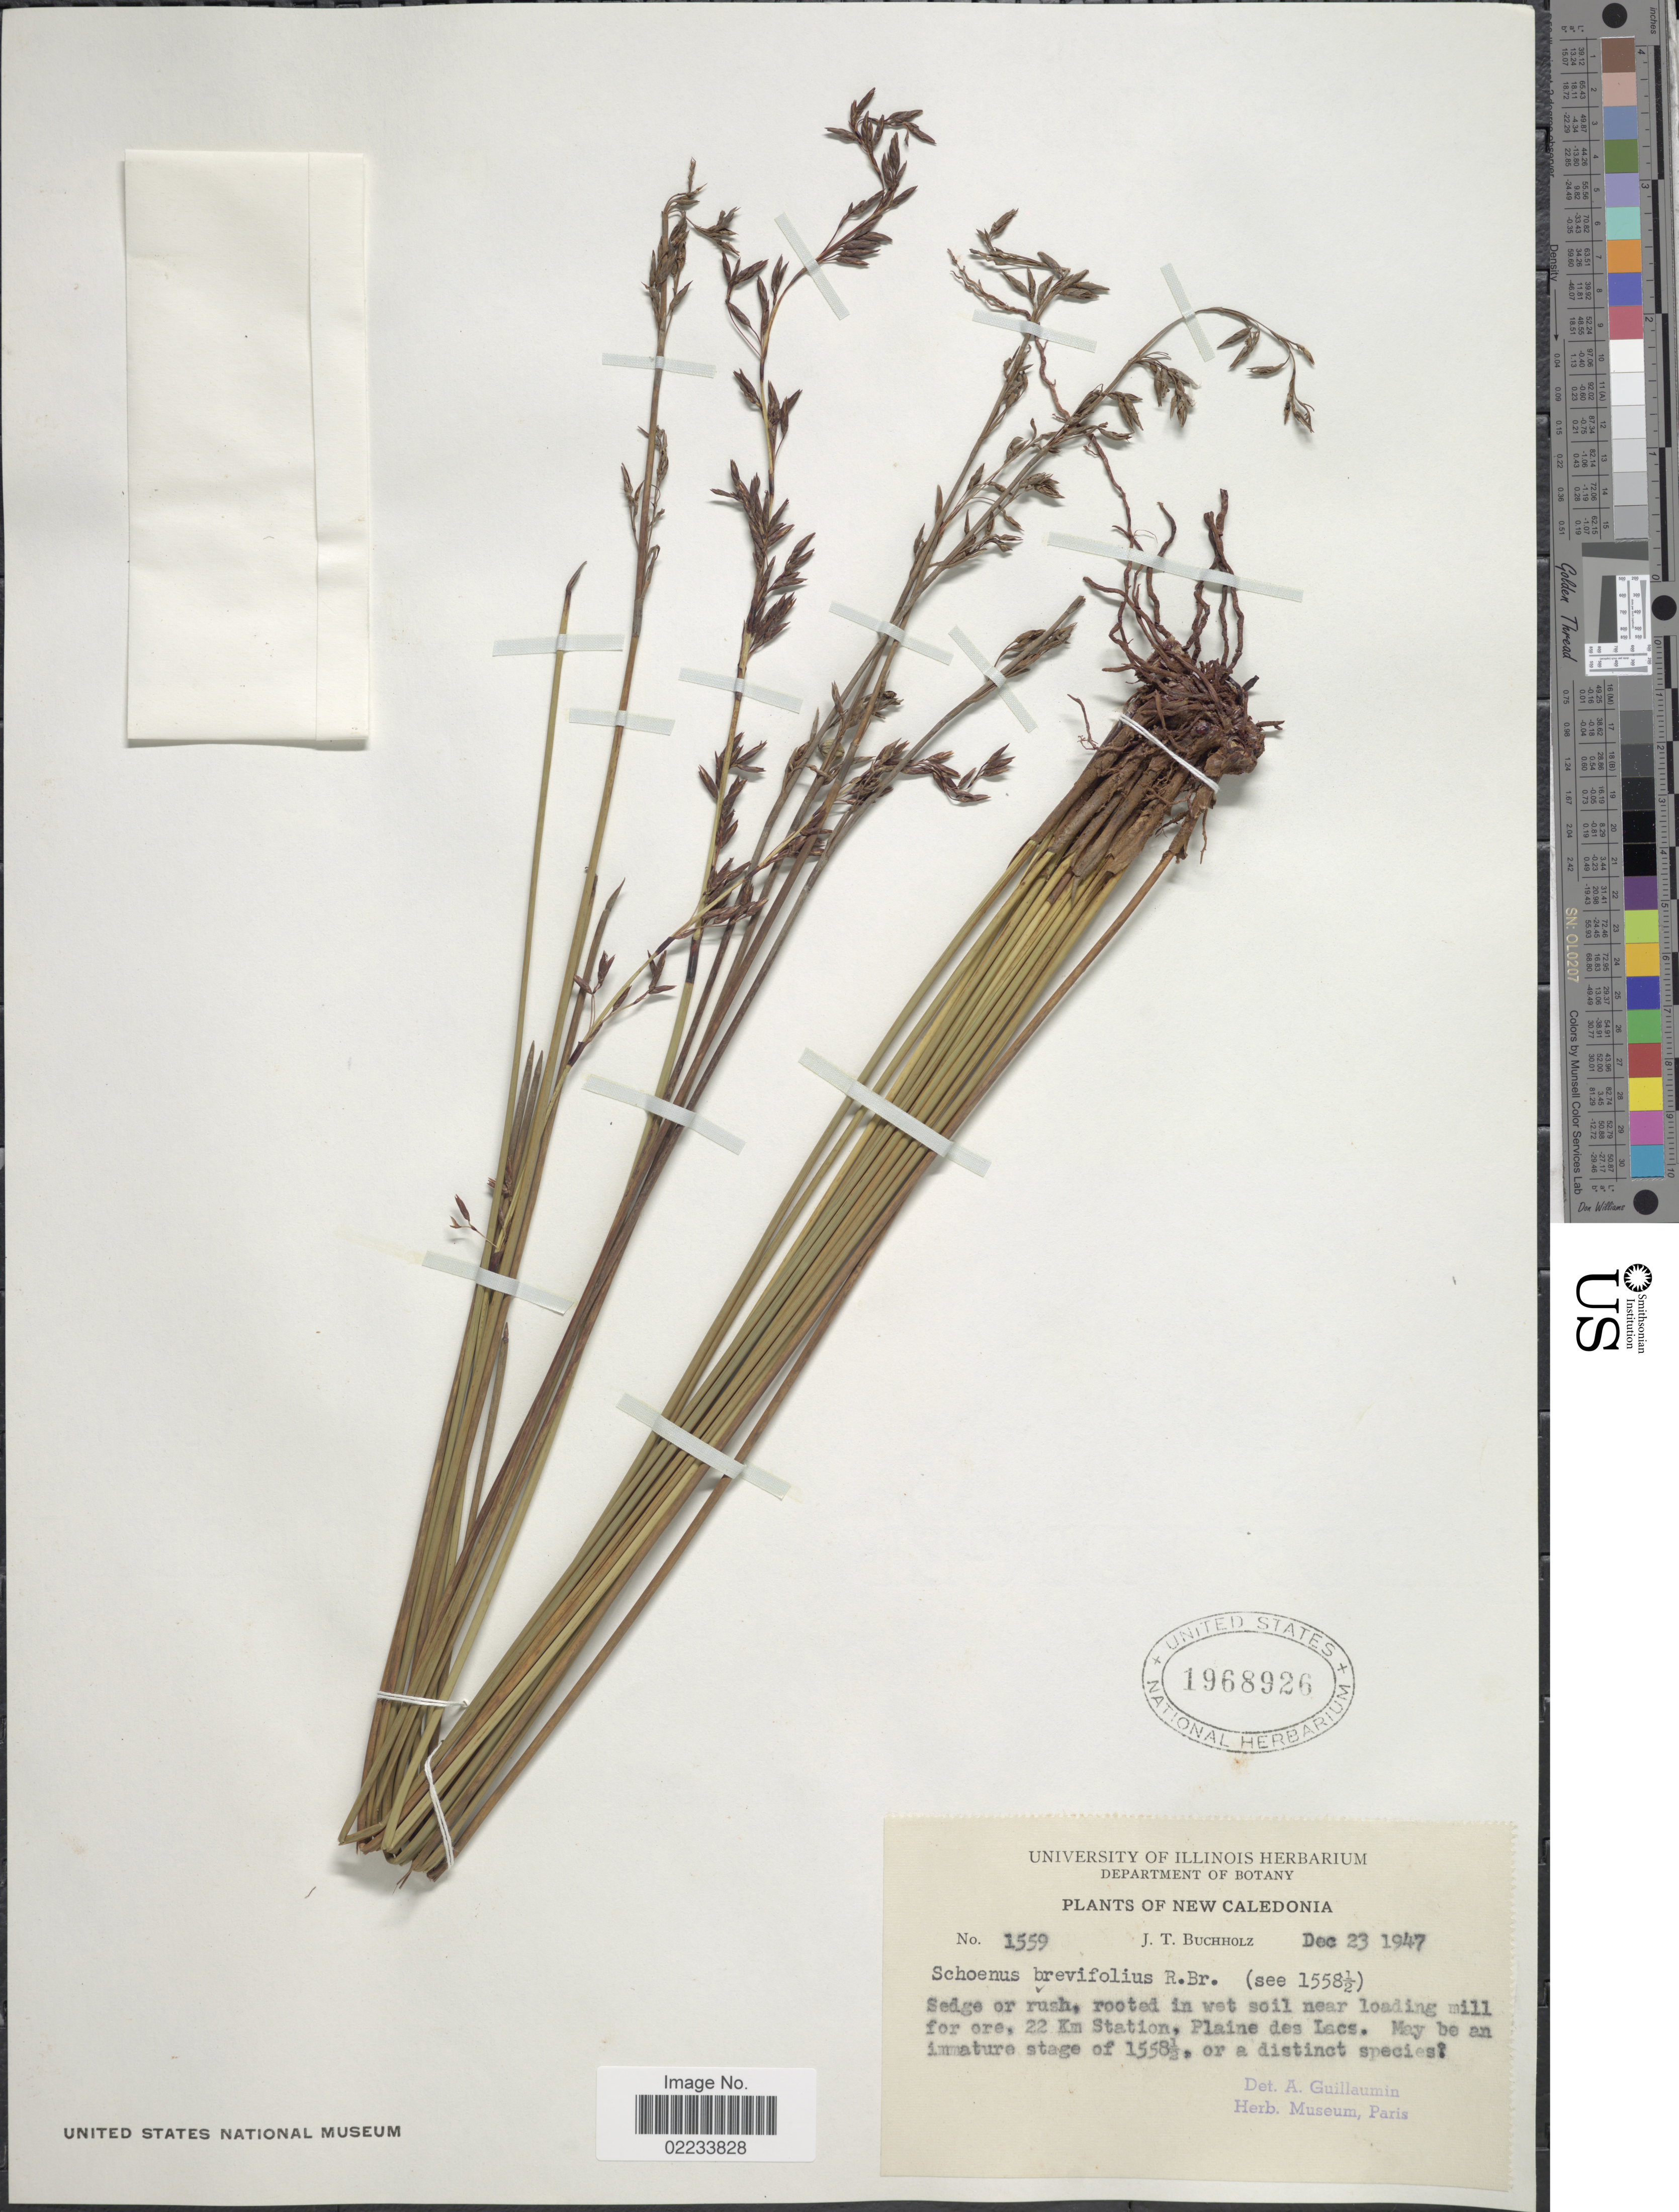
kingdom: Plantae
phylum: Tracheophyta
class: Liliopsida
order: Poales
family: Cyperaceae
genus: Schoenus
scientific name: Schoenus calostachyus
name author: (R. Br.) Poir. ex Roem. & Schult.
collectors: J. T. Buchholz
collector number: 1559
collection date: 1947-12-23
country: New Caledonia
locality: Rosedge or rush, rooted in wet soil near loading mill for ore, 22 Km Station, Plaine des Lacs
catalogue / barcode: US 1968926